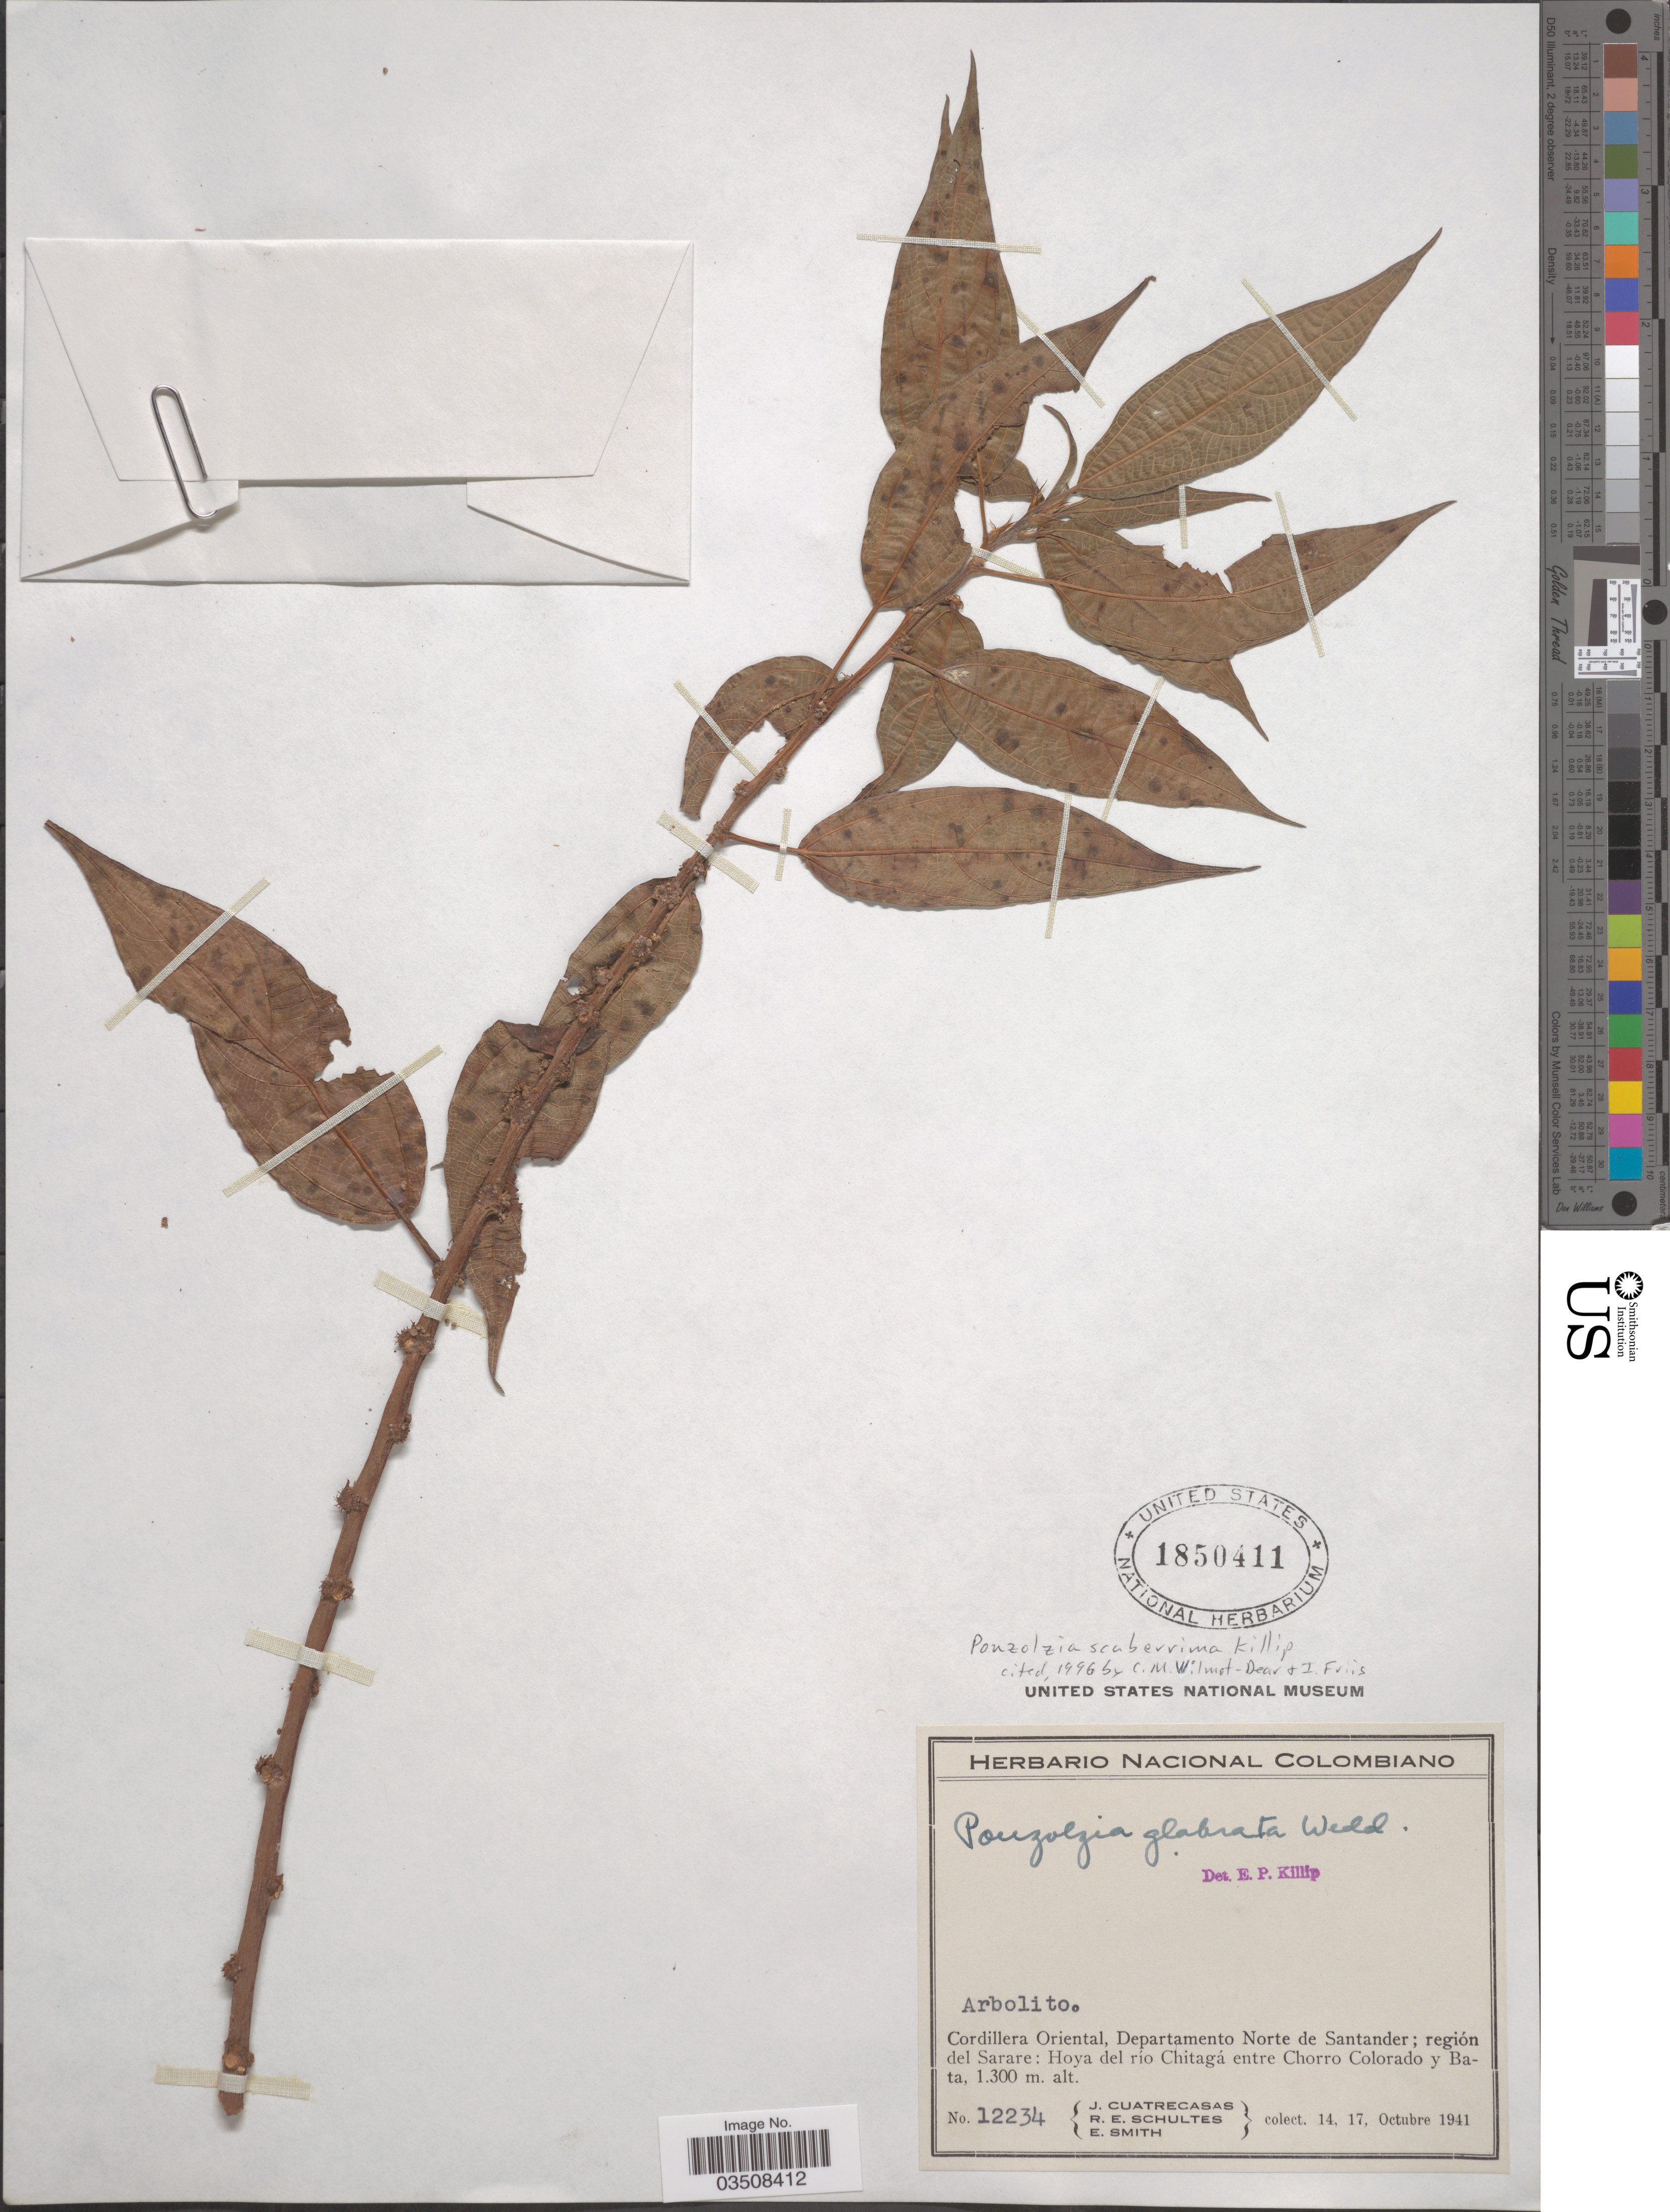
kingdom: Plantae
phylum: Tracheophyta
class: Magnoliopsida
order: Rosales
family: Urticaceae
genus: Pouzolzia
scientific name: Pouzolzia scaberrima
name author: Killip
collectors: J. Cuatrecasas, R. E. Schultes & E. Smith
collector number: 12234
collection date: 1941-10-14/1941-10-17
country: Colombia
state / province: Norte de Santander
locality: Cordillera Oriental, Departamento Norte de Santander; región del Sarare: Hoya del río Chitagá entre Chorro Colorado y Bata.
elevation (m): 1300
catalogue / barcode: US 1850411